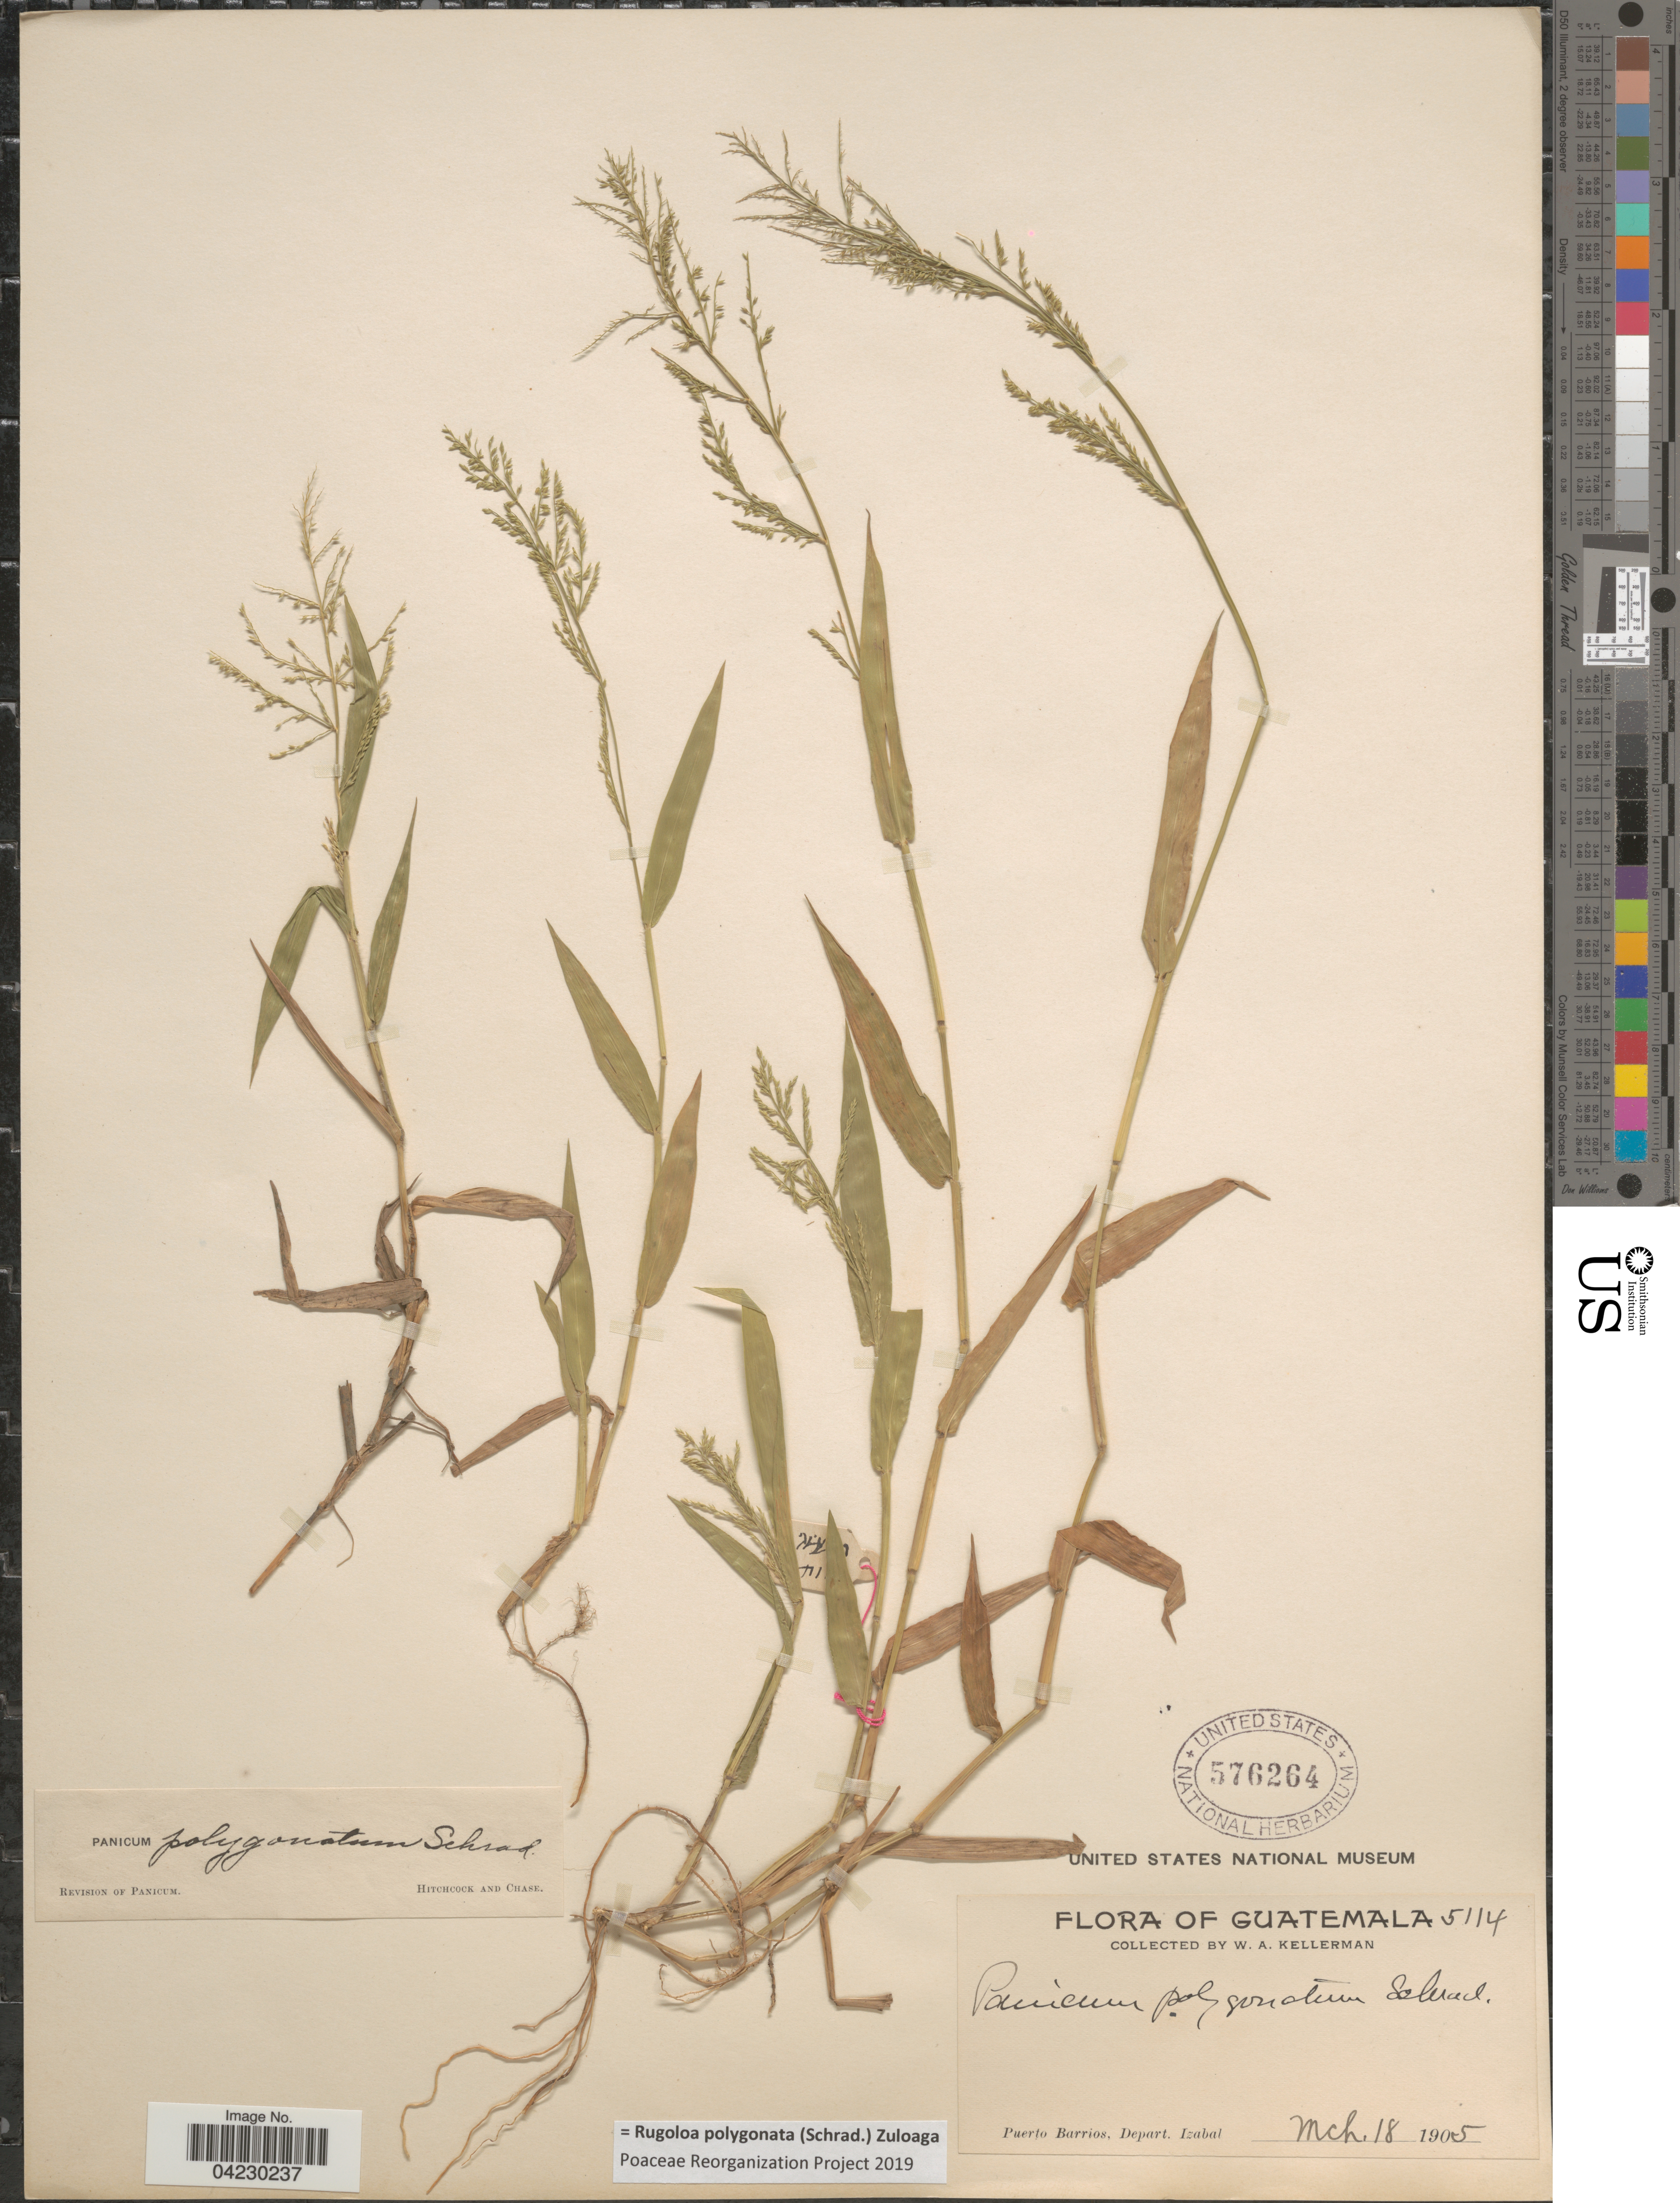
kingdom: Plantae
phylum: Tracheophyta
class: Liliopsida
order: Poales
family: Poaceae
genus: Rugoloa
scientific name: Rugoloa polygonata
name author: (Schrad.) Zuloaga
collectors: W. Kellerman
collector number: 5114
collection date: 1905-03-18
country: Guatemala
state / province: Izabal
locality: Puerto Barrios, Depart. Izabal.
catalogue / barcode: US 576264